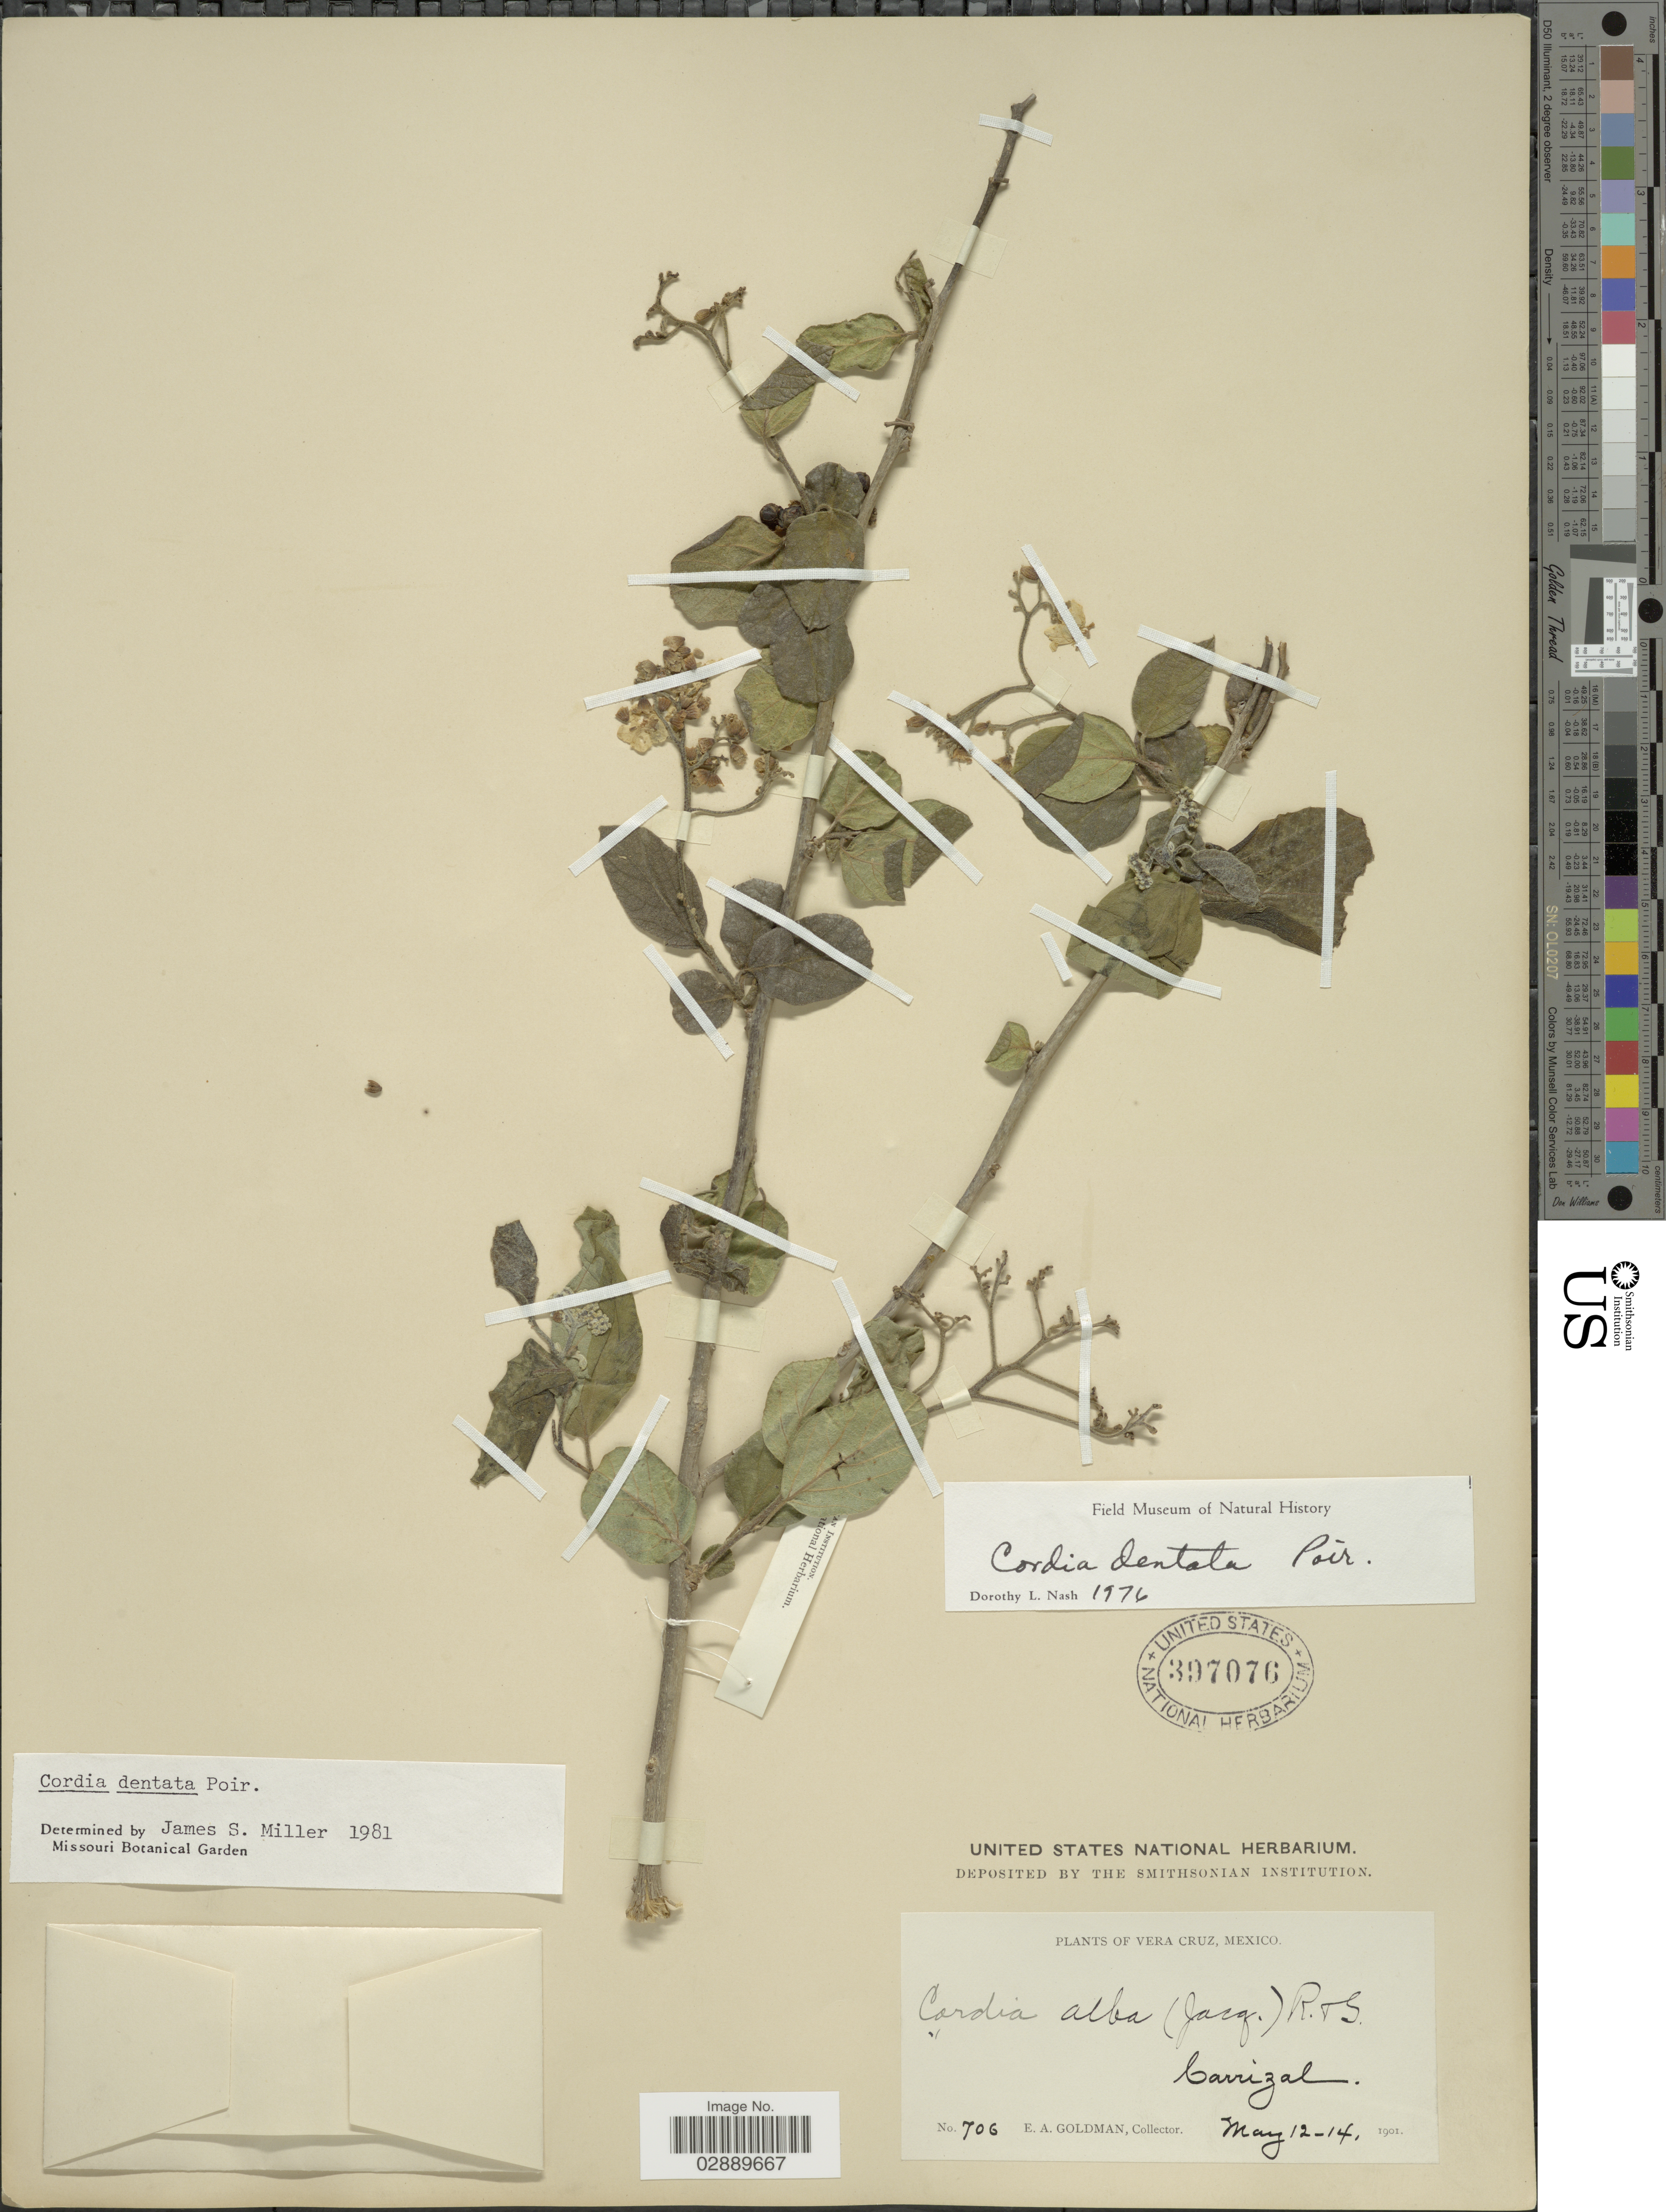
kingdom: Plantae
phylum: Tracheophyta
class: Magnoliopsida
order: Boraginales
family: Cordiaceae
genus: Cordia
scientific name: Cordia dentata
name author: Poir.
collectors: E. A. Goldman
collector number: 706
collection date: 1901-05-12/1901-05-14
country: Mexico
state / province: Veracruz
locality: Veracruz. Carrizal.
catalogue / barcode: US 397076